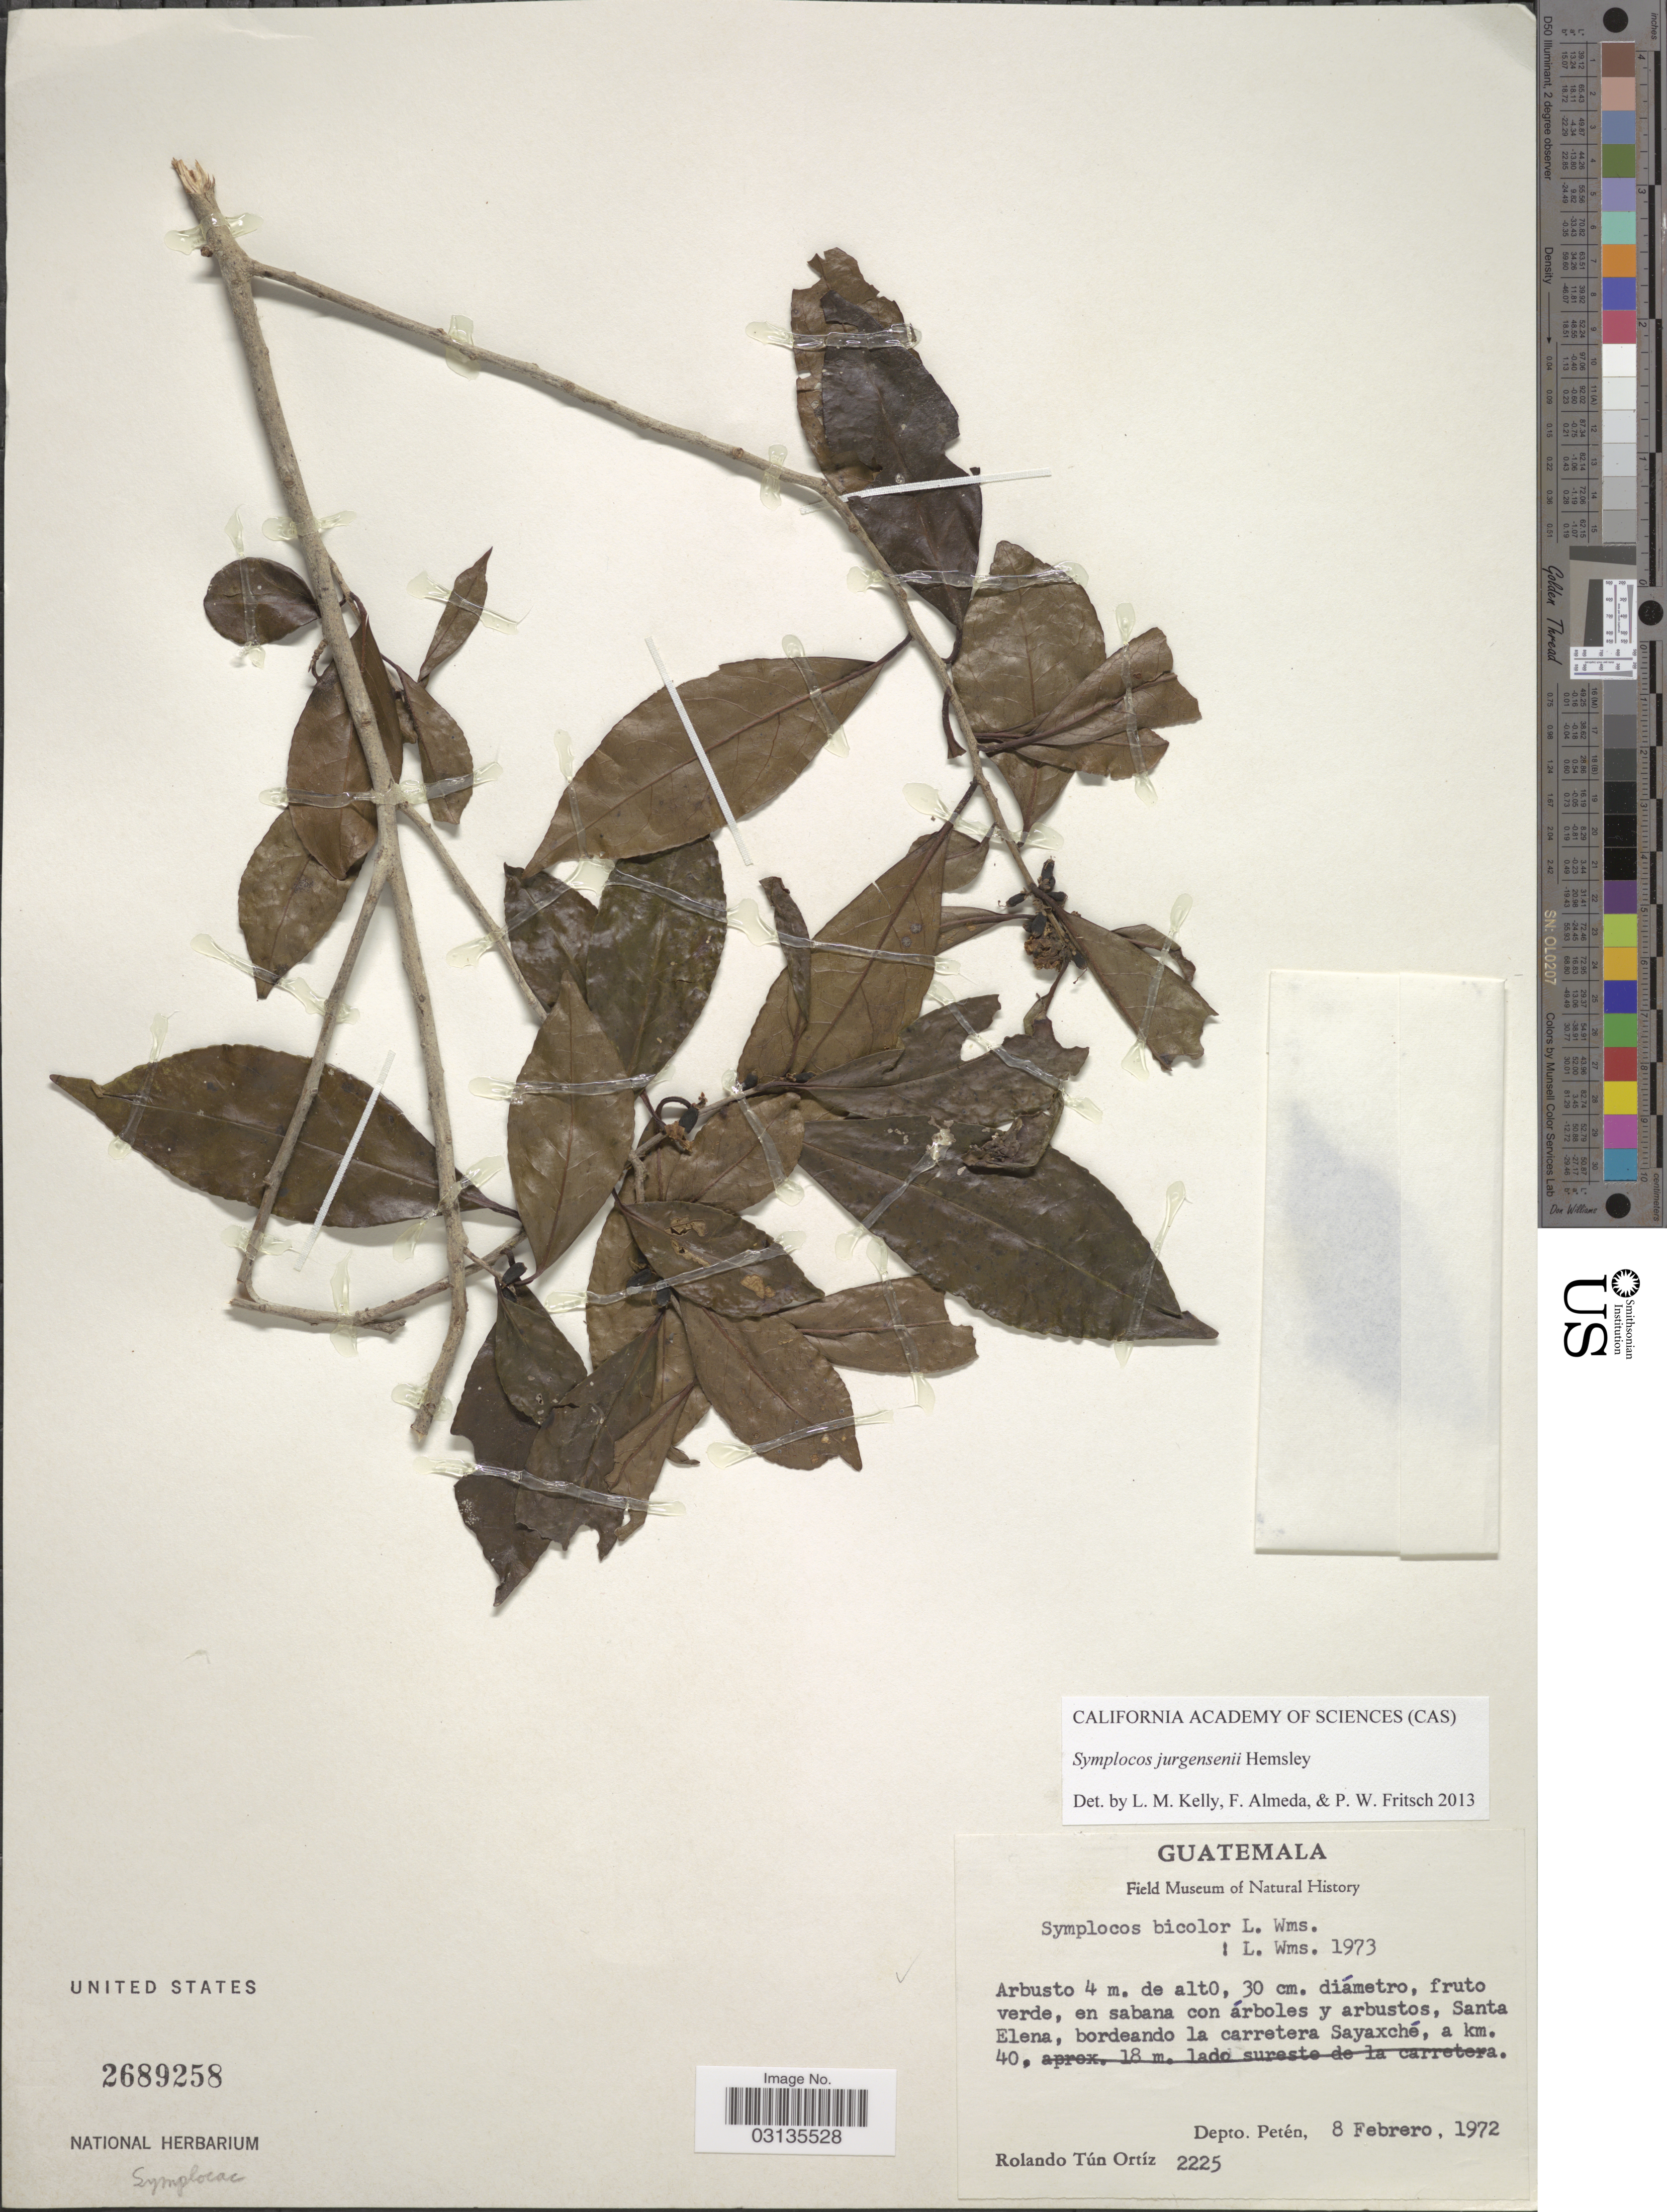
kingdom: Plantae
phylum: Tracheophyta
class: Magnoliopsida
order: Ericales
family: Symplocaceae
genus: Symplocos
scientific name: Symplocos jurgensenii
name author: Hemsl.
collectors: R. Ortiz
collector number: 2225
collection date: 1972-02-08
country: Guatemala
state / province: El Petén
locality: Santa Elena, bordeando la carretera Sayaxché, a km. 40. Depto. Petén.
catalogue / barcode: US 2689258